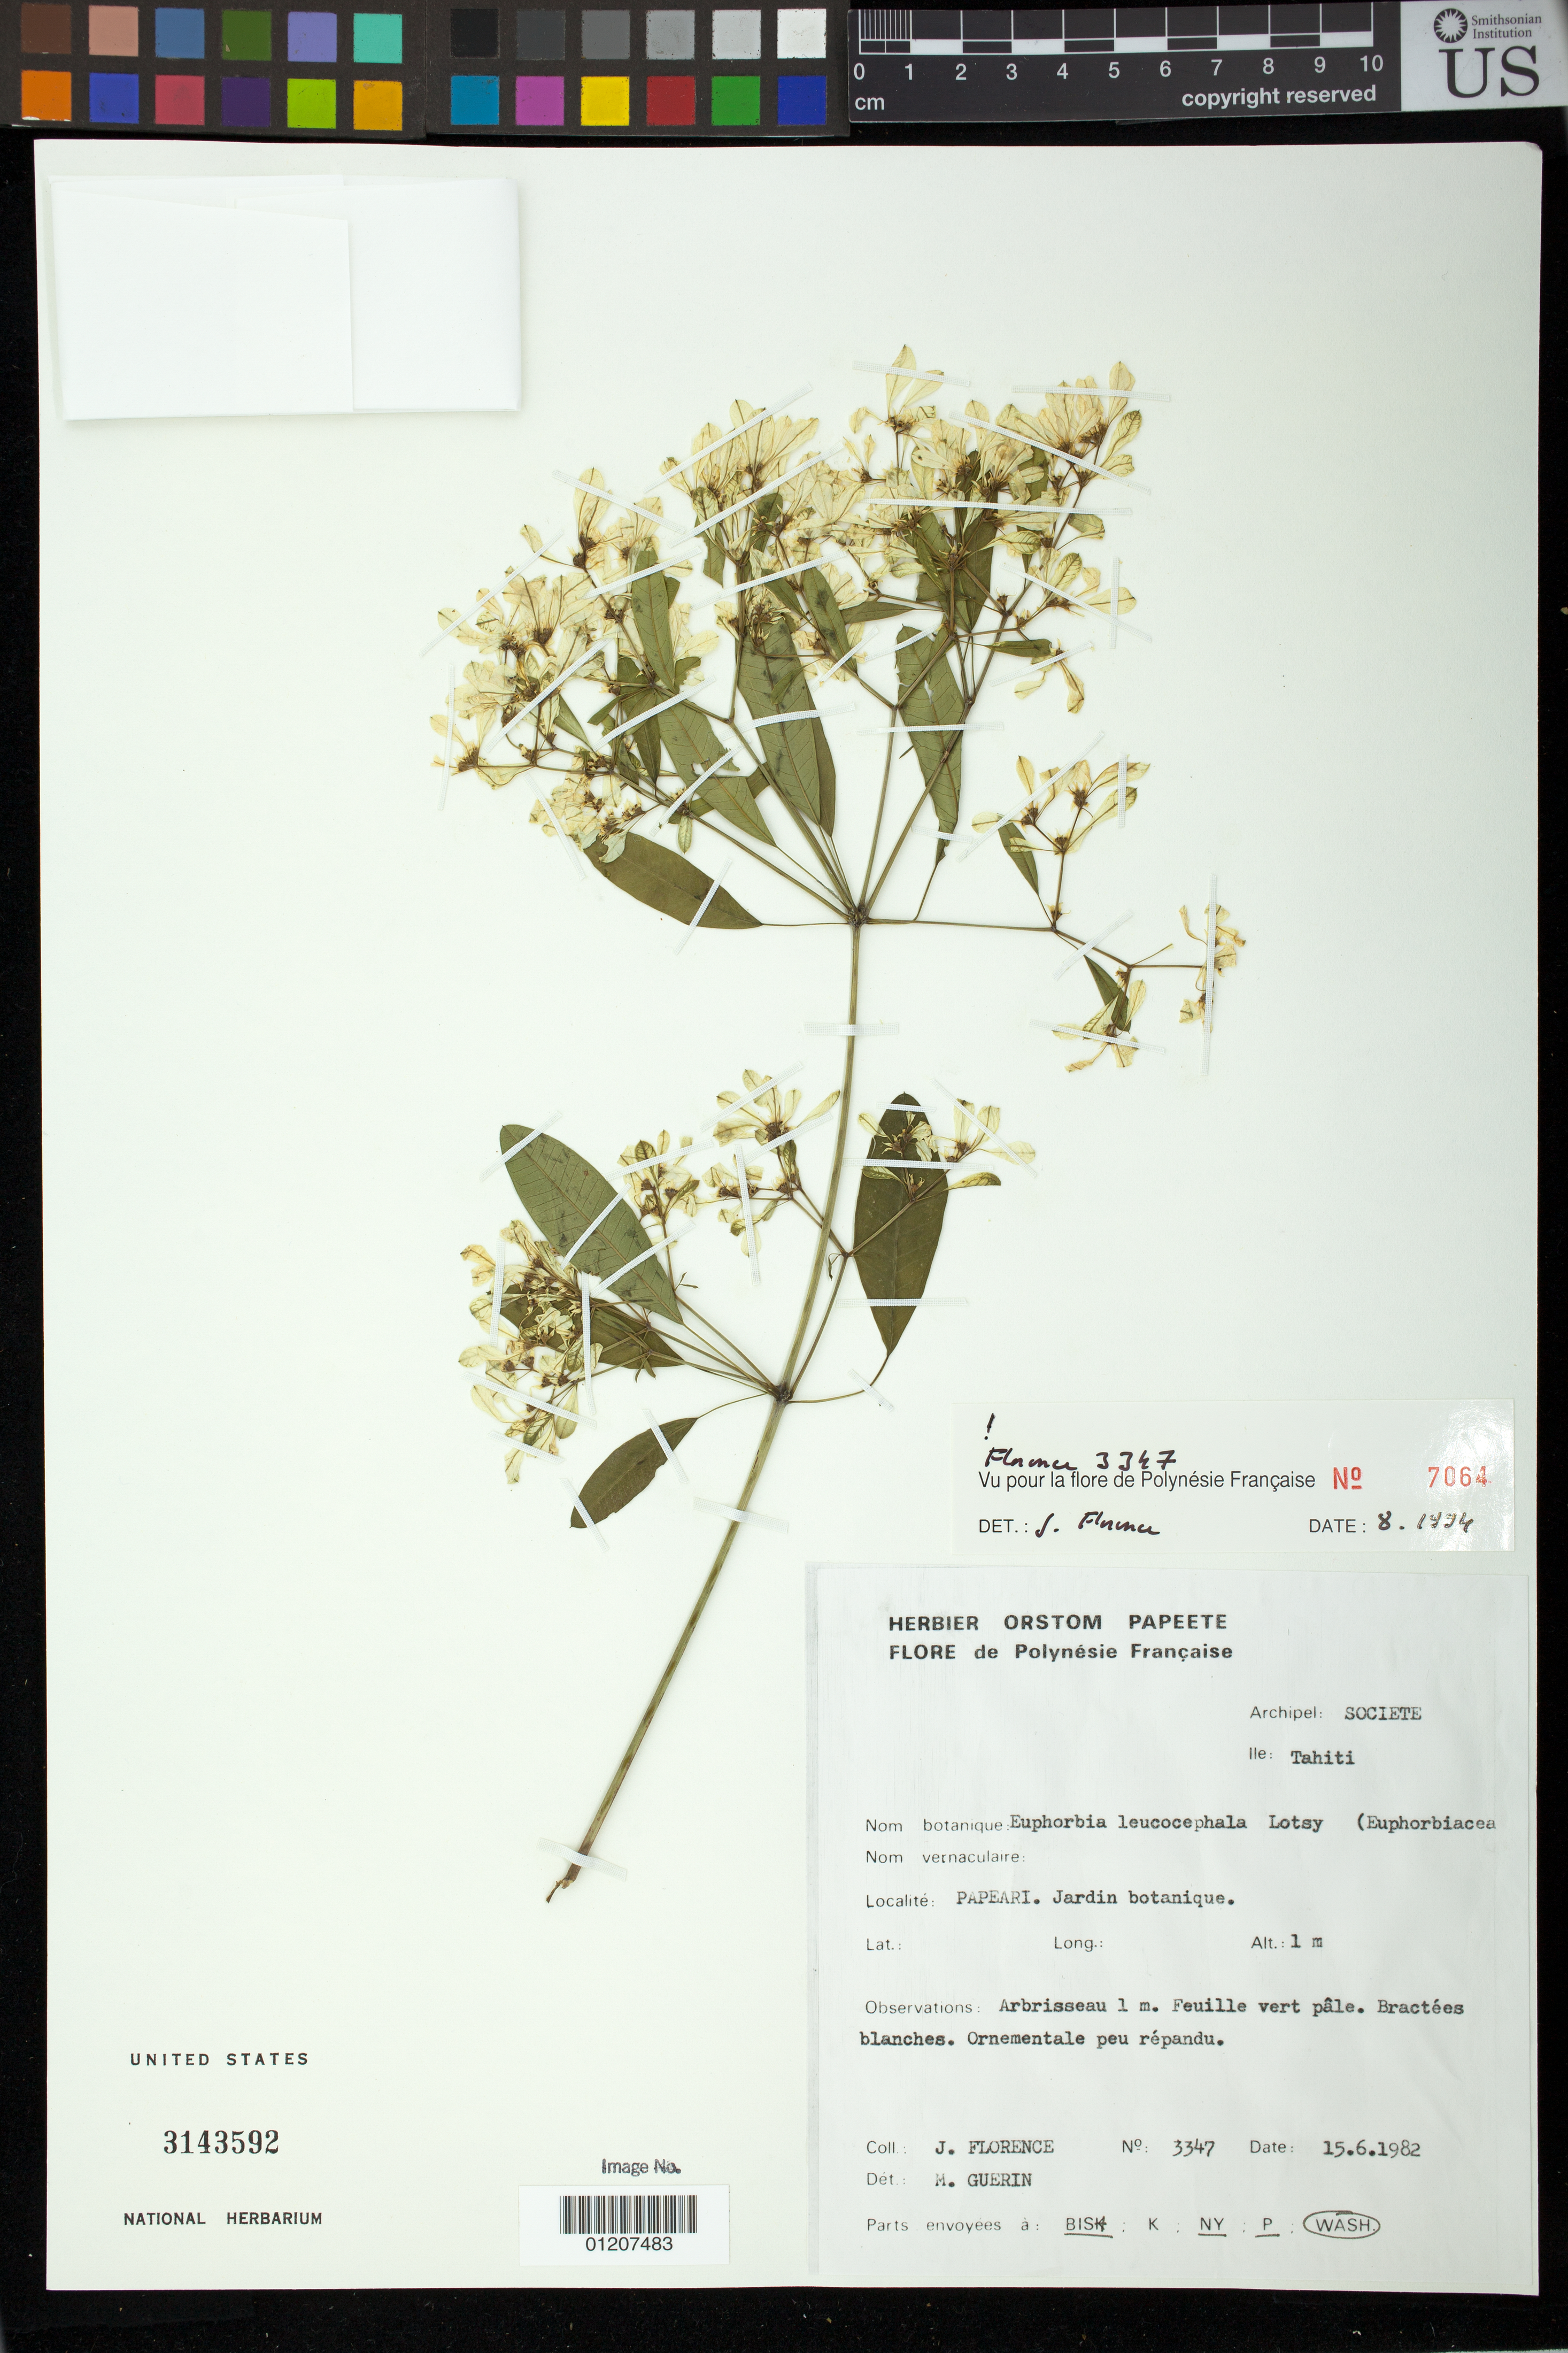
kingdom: Plantae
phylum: Tracheophyta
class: Magnoliopsida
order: Malpighiales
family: Euphorbiaceae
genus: Euphorbia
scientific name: Euphorbia leucocephala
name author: Lotsy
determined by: Florence, J.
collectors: J. Florence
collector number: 3347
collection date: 1982-06-15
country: French Polynesia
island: Tahiti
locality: Papeari. Jardin botanique.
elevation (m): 1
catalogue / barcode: US 3143592